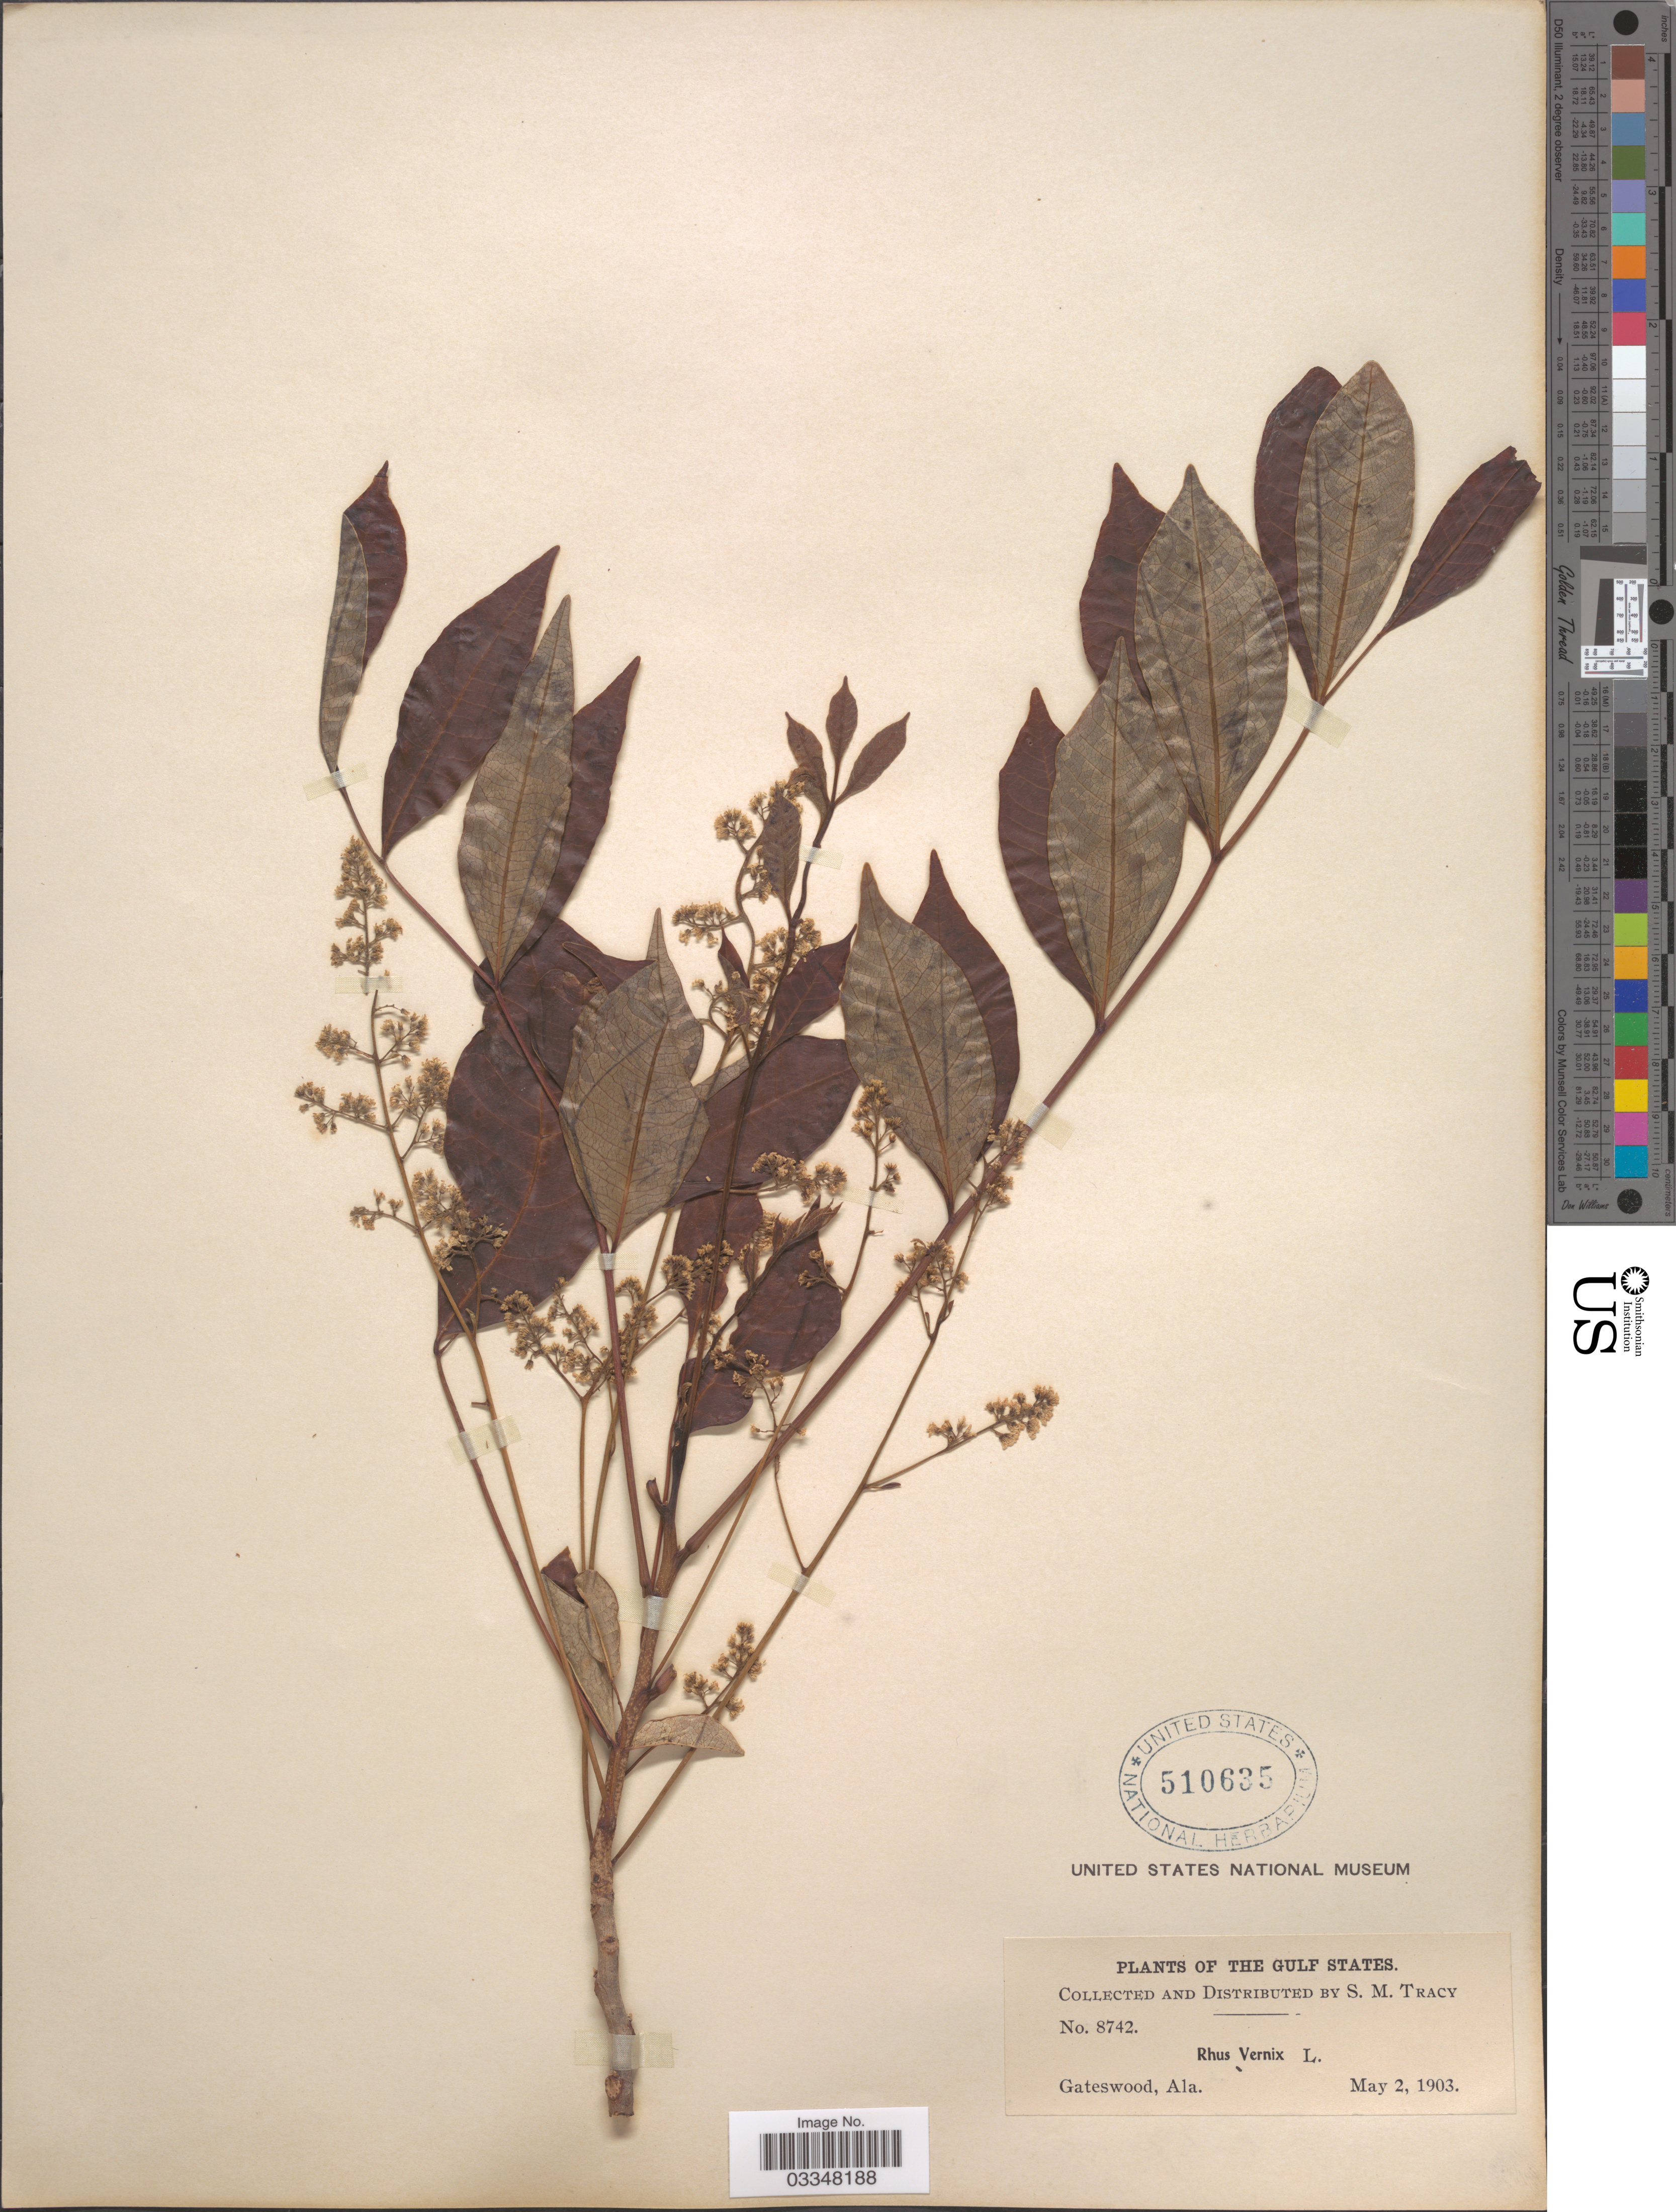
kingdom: Plantae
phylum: Tracheophyta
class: Magnoliopsida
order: Sapindales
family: Anacardiaceae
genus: Toxicodendron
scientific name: Toxicodendron vernix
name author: (L.) Kuntze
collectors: S. M. Tracy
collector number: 8742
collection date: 1903-05-02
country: United States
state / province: Alabama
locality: The Gulf States. Gateswood.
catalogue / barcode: US 510635